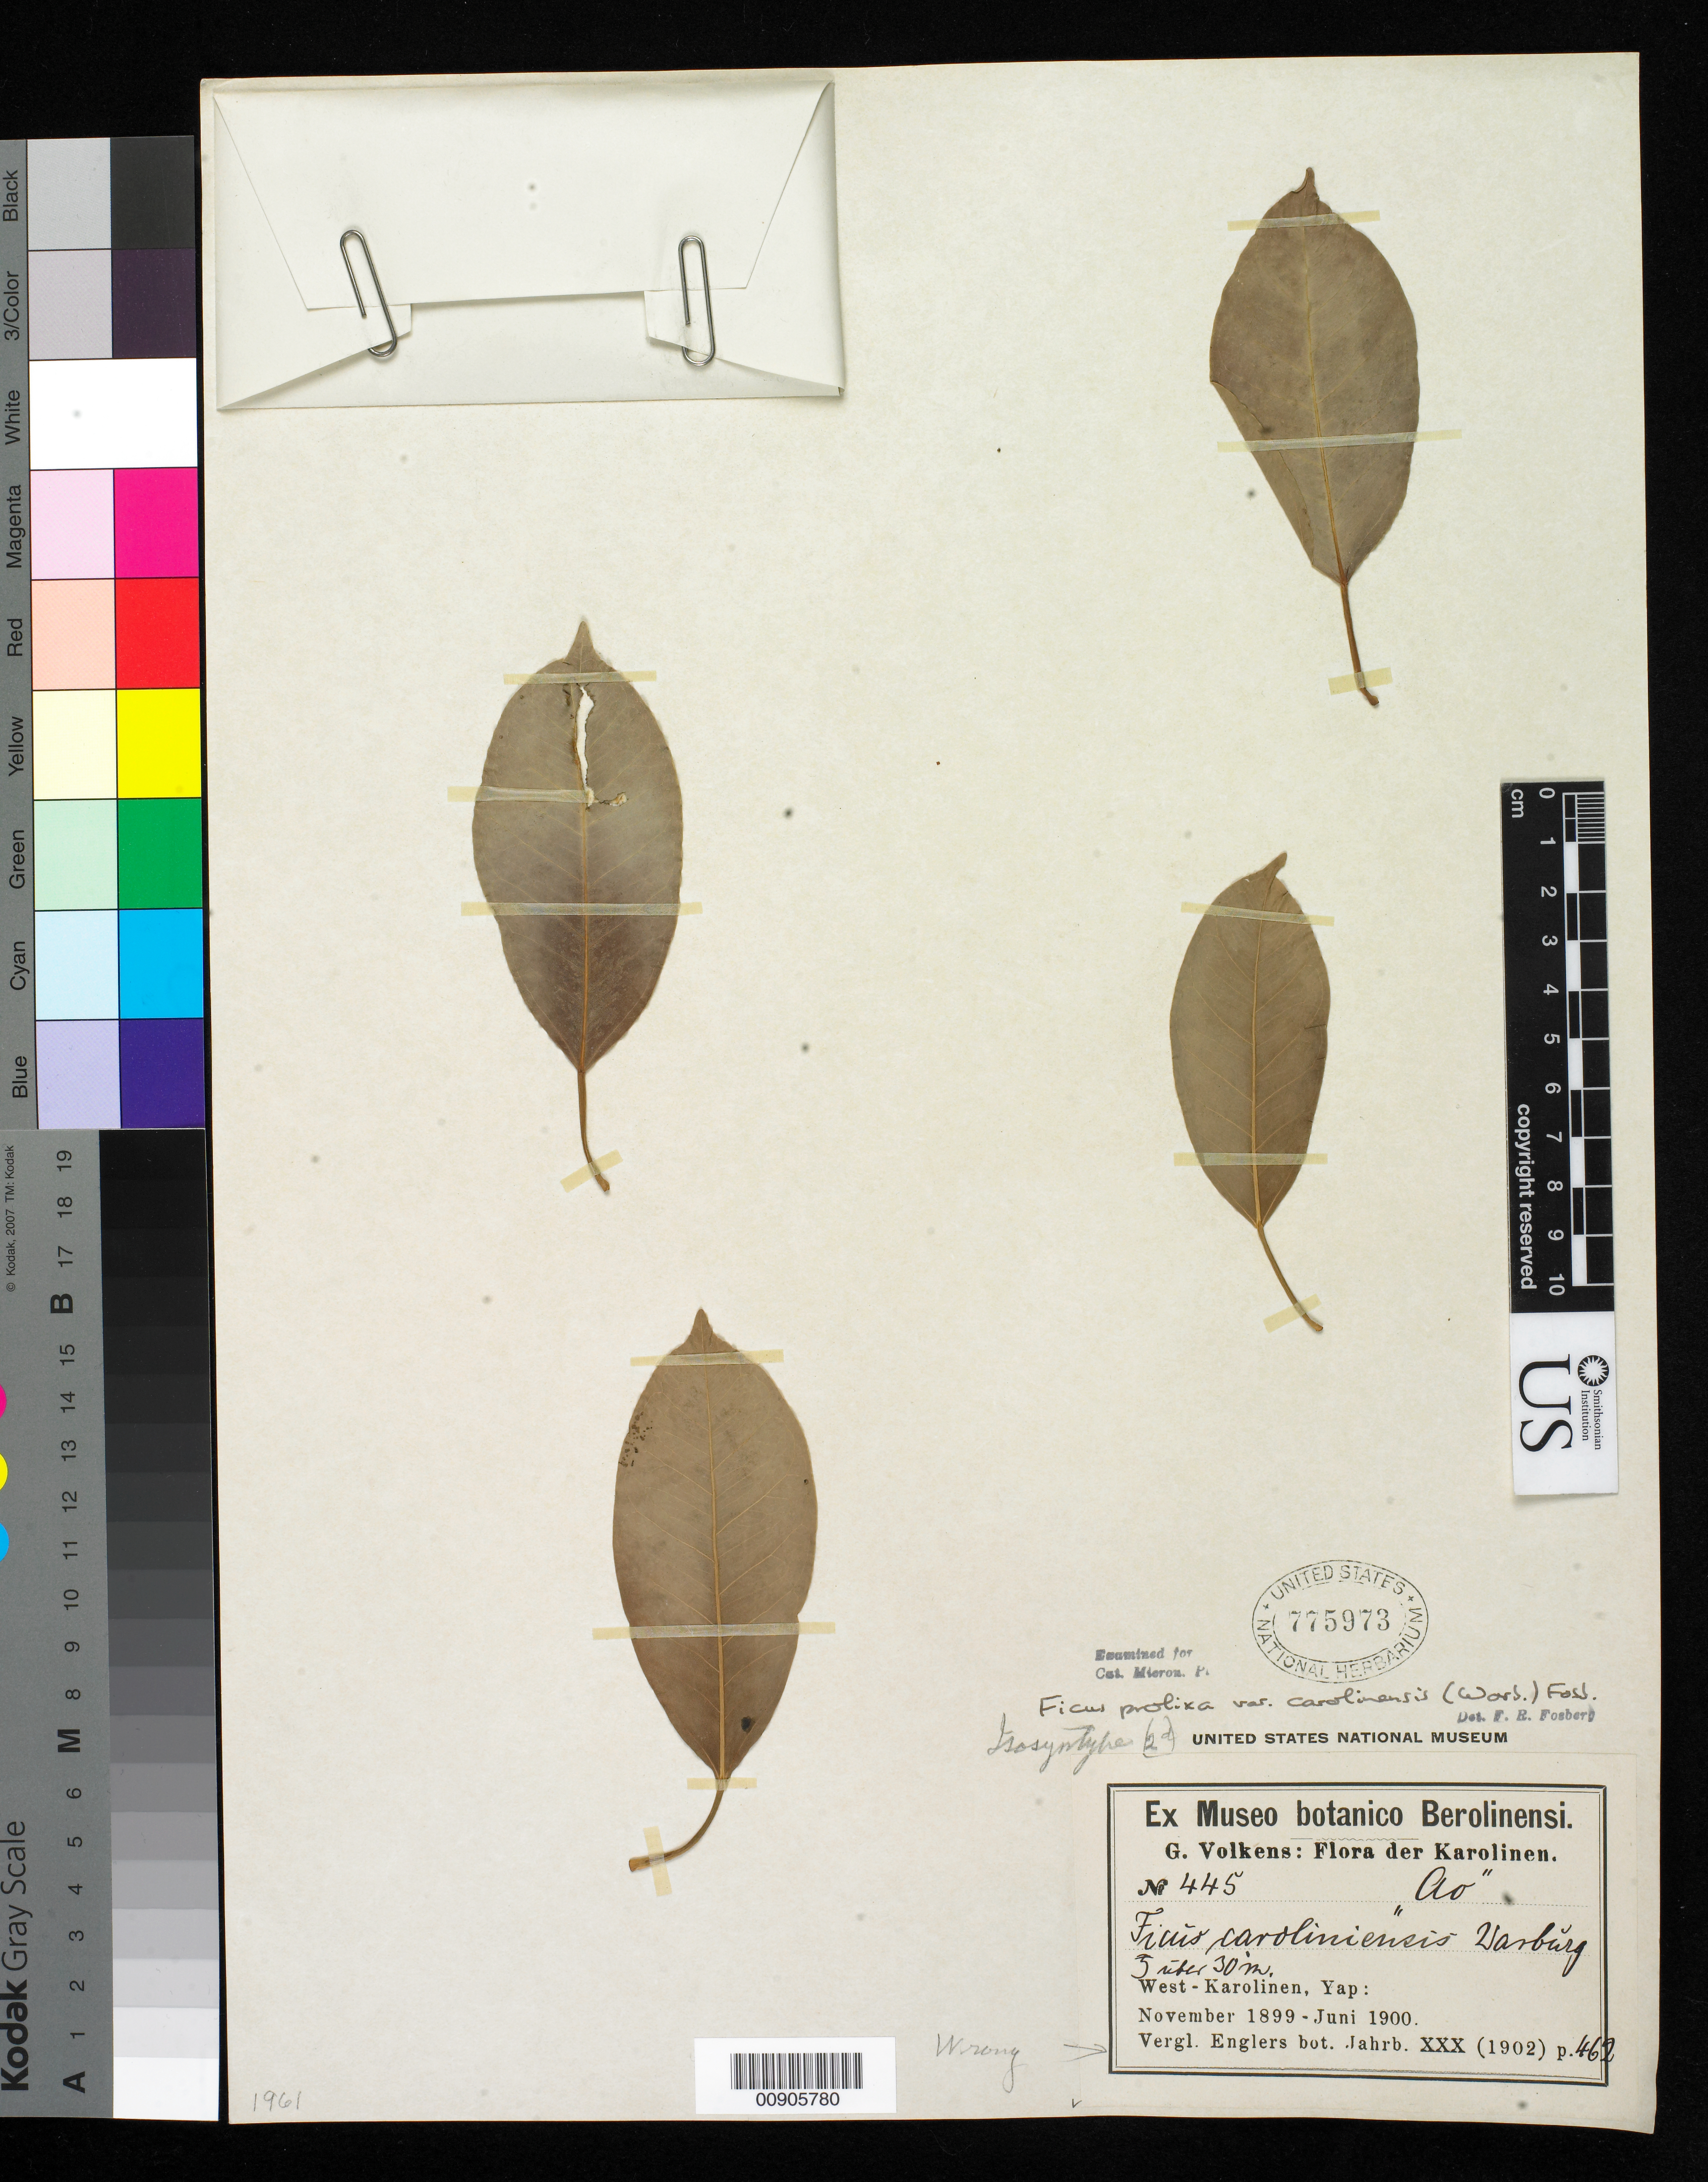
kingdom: Plantae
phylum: Tracheophyta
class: Magnoliopsida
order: Rosales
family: Moraceae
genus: Ficus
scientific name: Ficus prolixa var. carolinensis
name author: (Warb.) Fosberg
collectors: Volkens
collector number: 445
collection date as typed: Nov 1899 to -- Jun 1900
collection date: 1899-11/1900-06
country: Micronesia, Federated States of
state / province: Yap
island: Yap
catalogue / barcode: US 775973